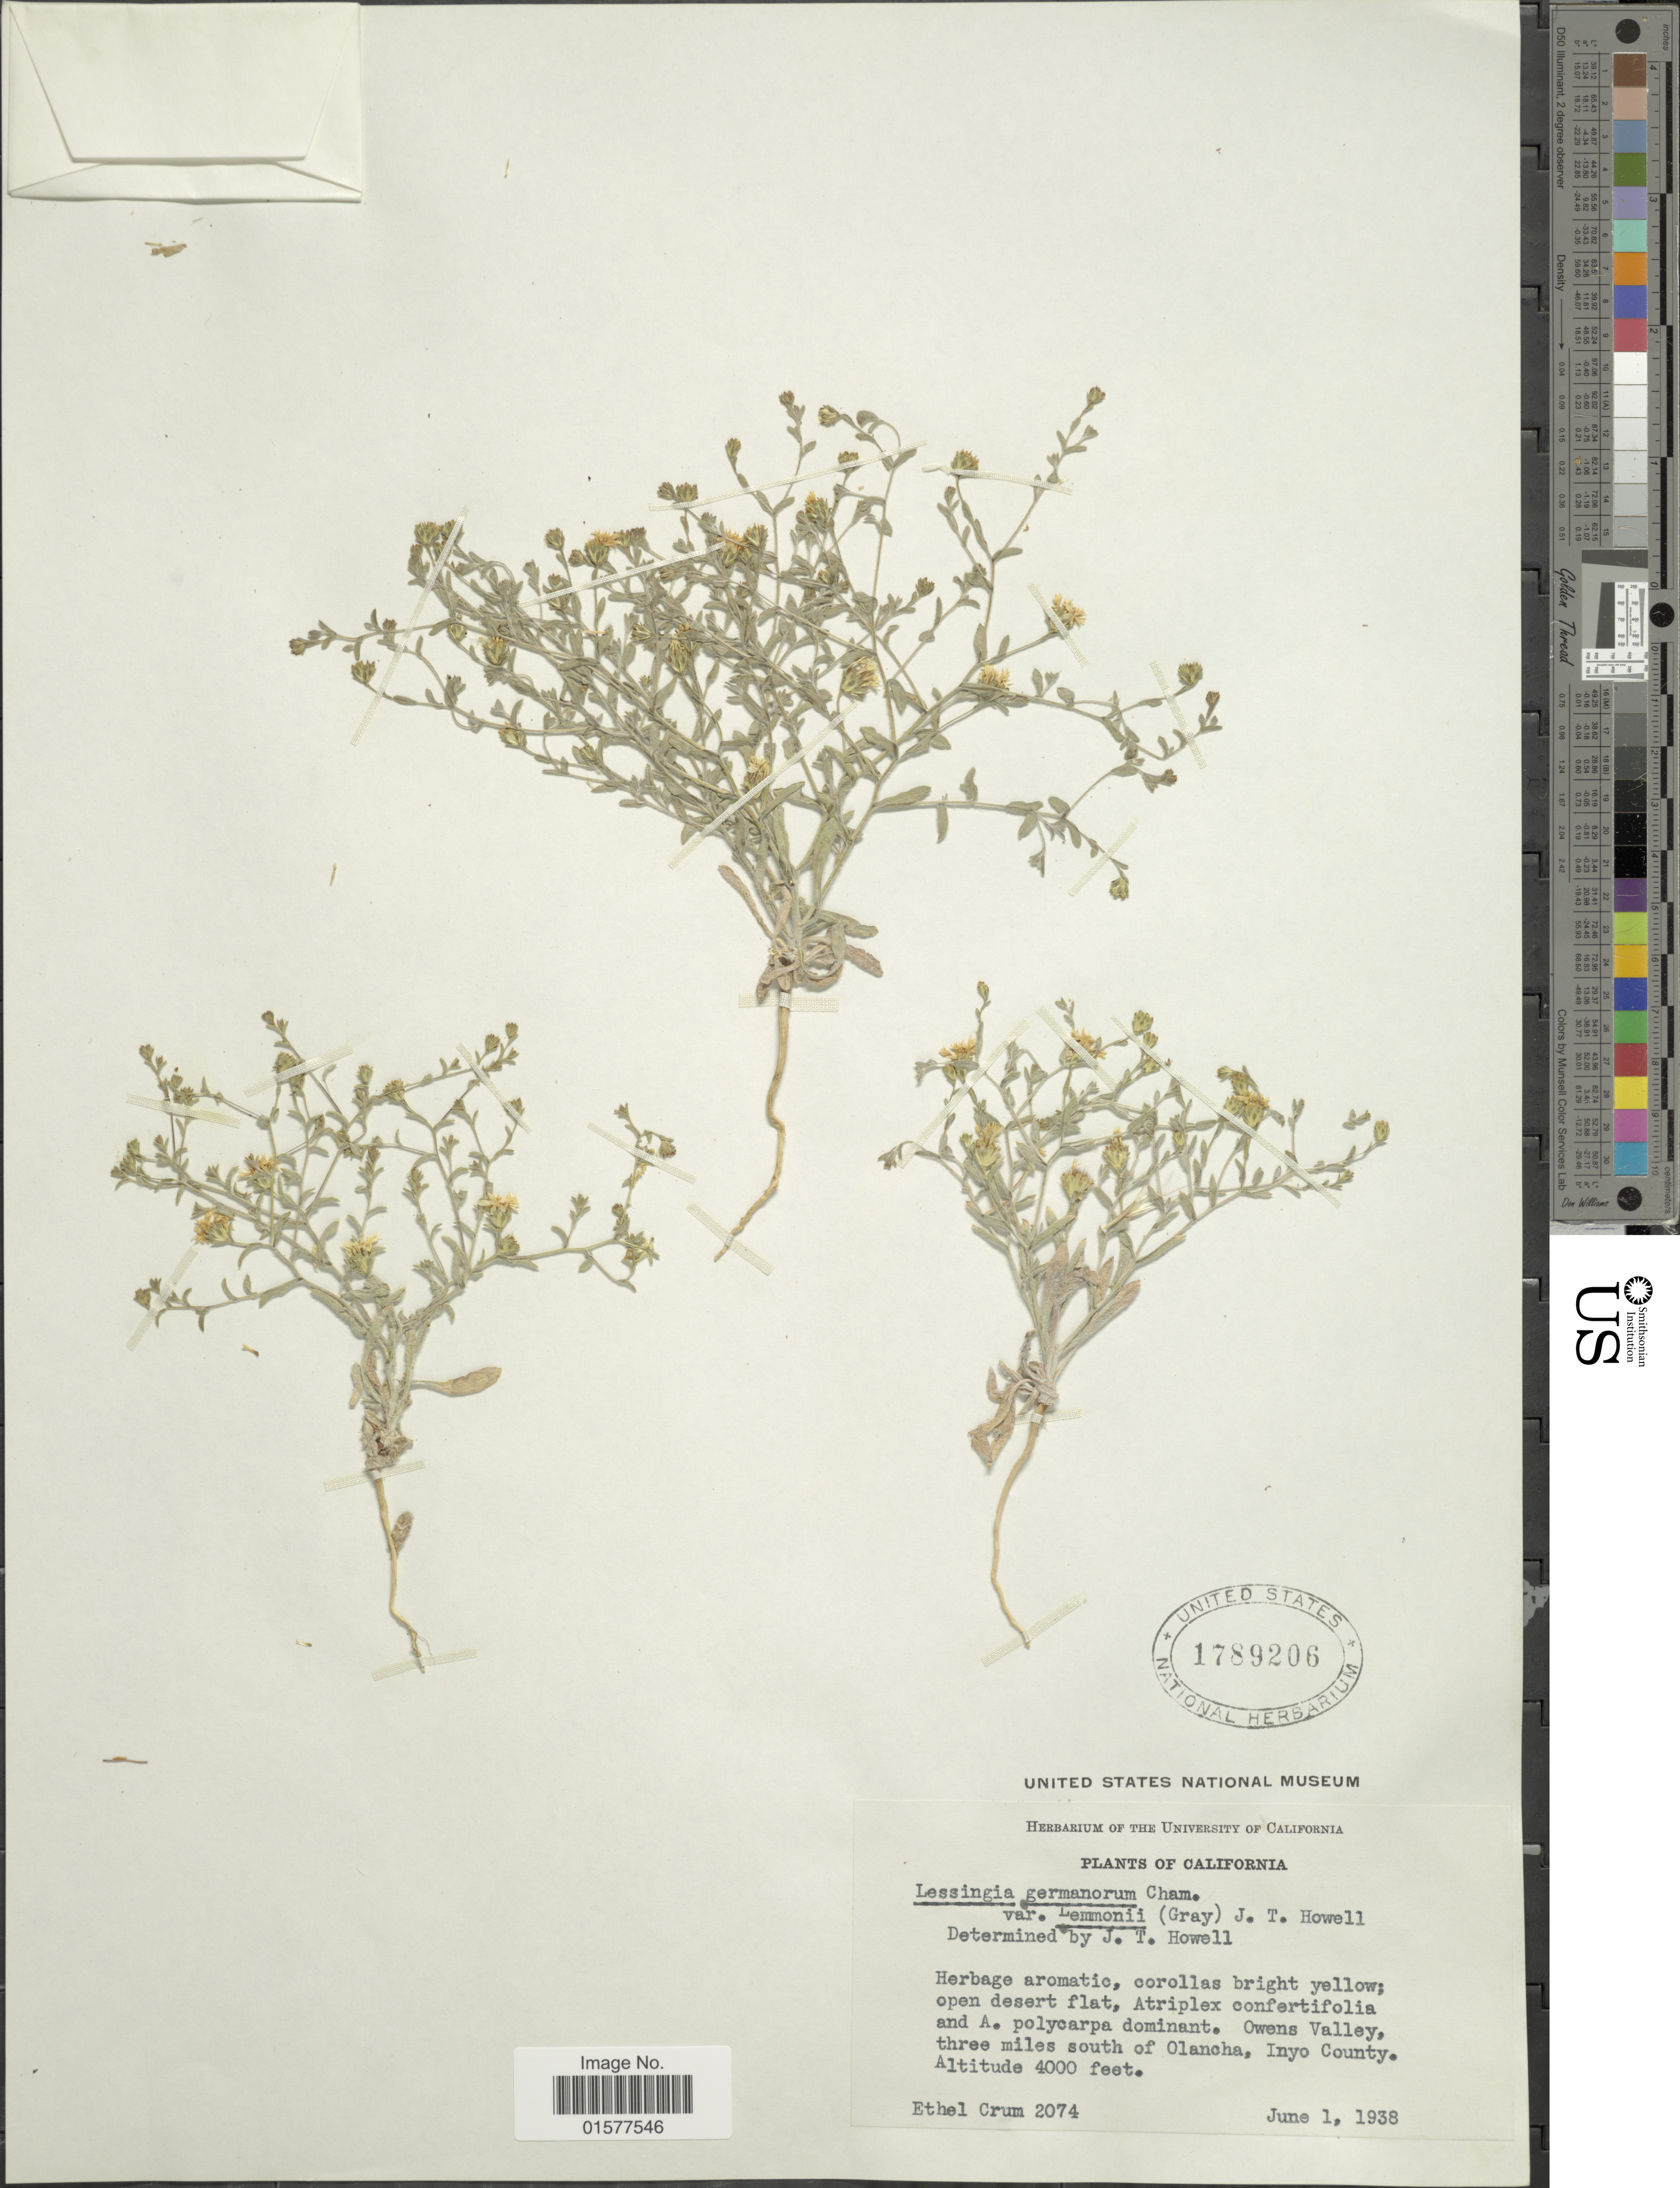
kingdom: Plantae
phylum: Tracheophyta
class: Magnoliopsida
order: Asterales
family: Asteraceae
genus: Lessingia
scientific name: Lessingia germanorum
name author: Cham.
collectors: E. K. Crum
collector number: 2074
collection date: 1938-06-01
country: United States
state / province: California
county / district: Inyo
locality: Owens Valley, three miles south of Olancha, Inyo County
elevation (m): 1219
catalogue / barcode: US 1789206